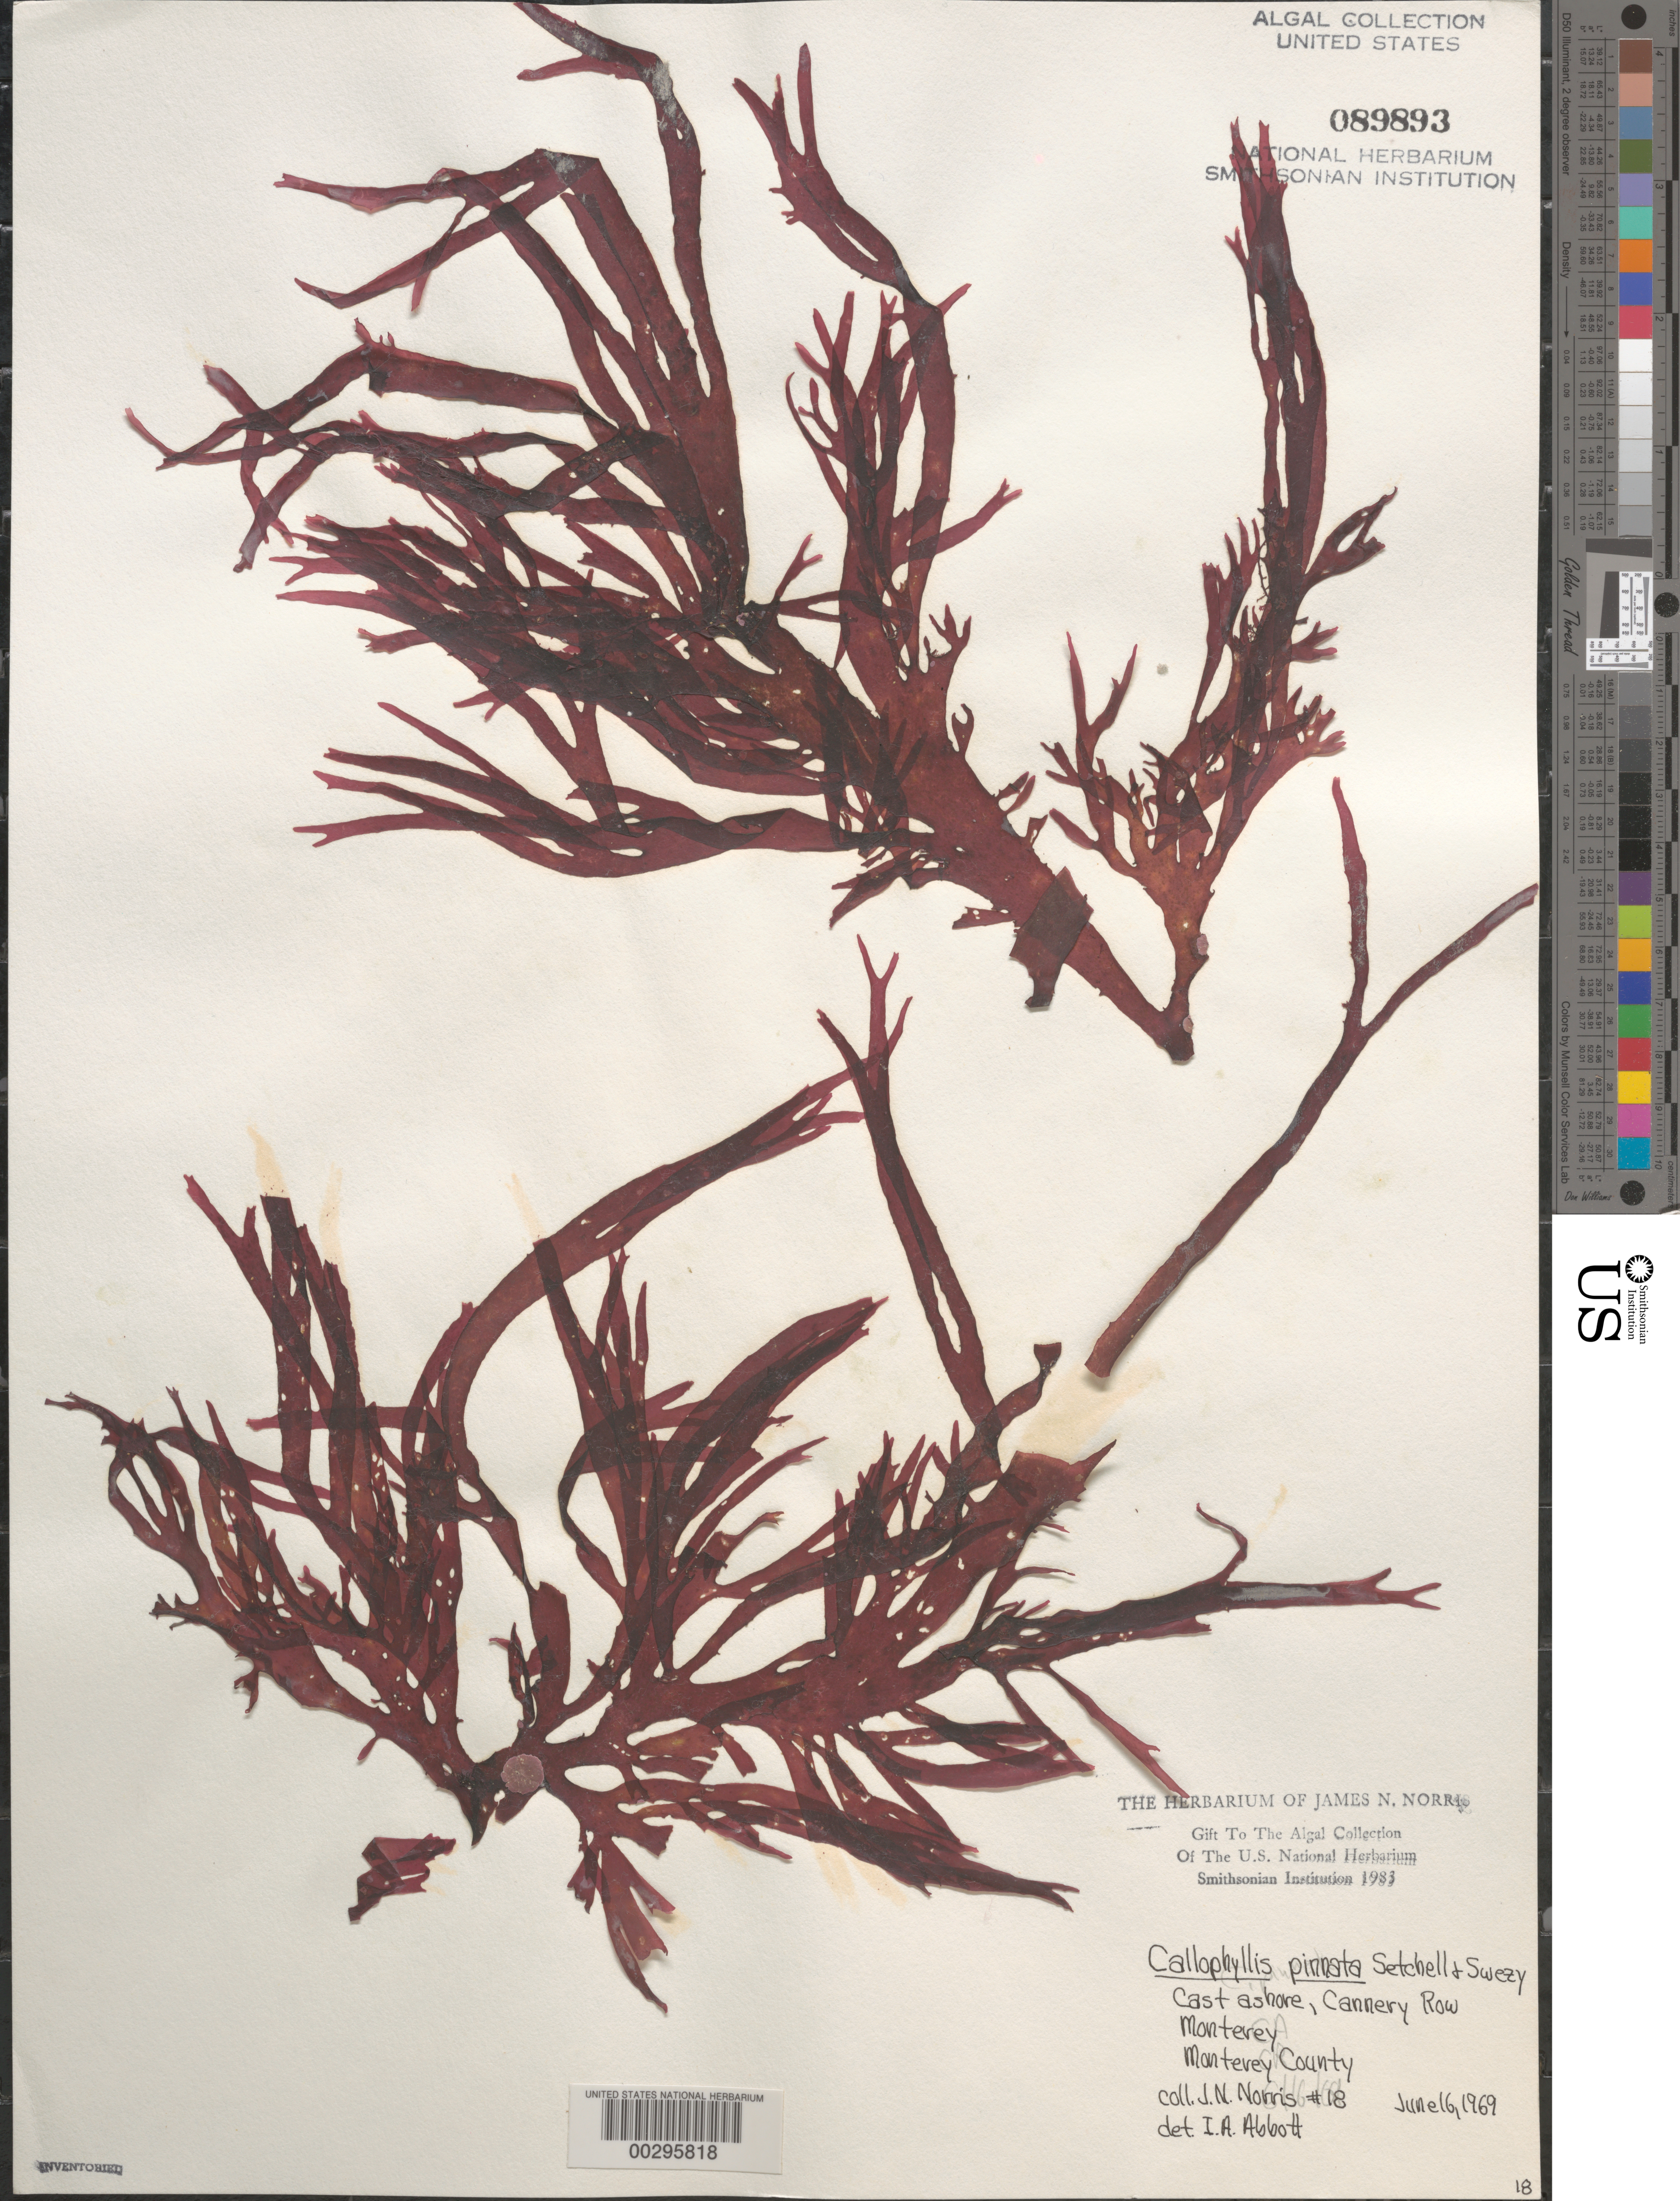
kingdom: Plantae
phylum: Rhodophyta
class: Florideophyceae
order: Gigartinales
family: Kallymeniaceae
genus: Callophyllis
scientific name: Callophyllis pinnata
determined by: Abbott, Isabella A.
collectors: J. N. Norris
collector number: JN-18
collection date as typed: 16 Jun 1969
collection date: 1969-06-16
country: United States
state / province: California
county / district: Monterey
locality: Cannery Row, Monterey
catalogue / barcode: US 89893